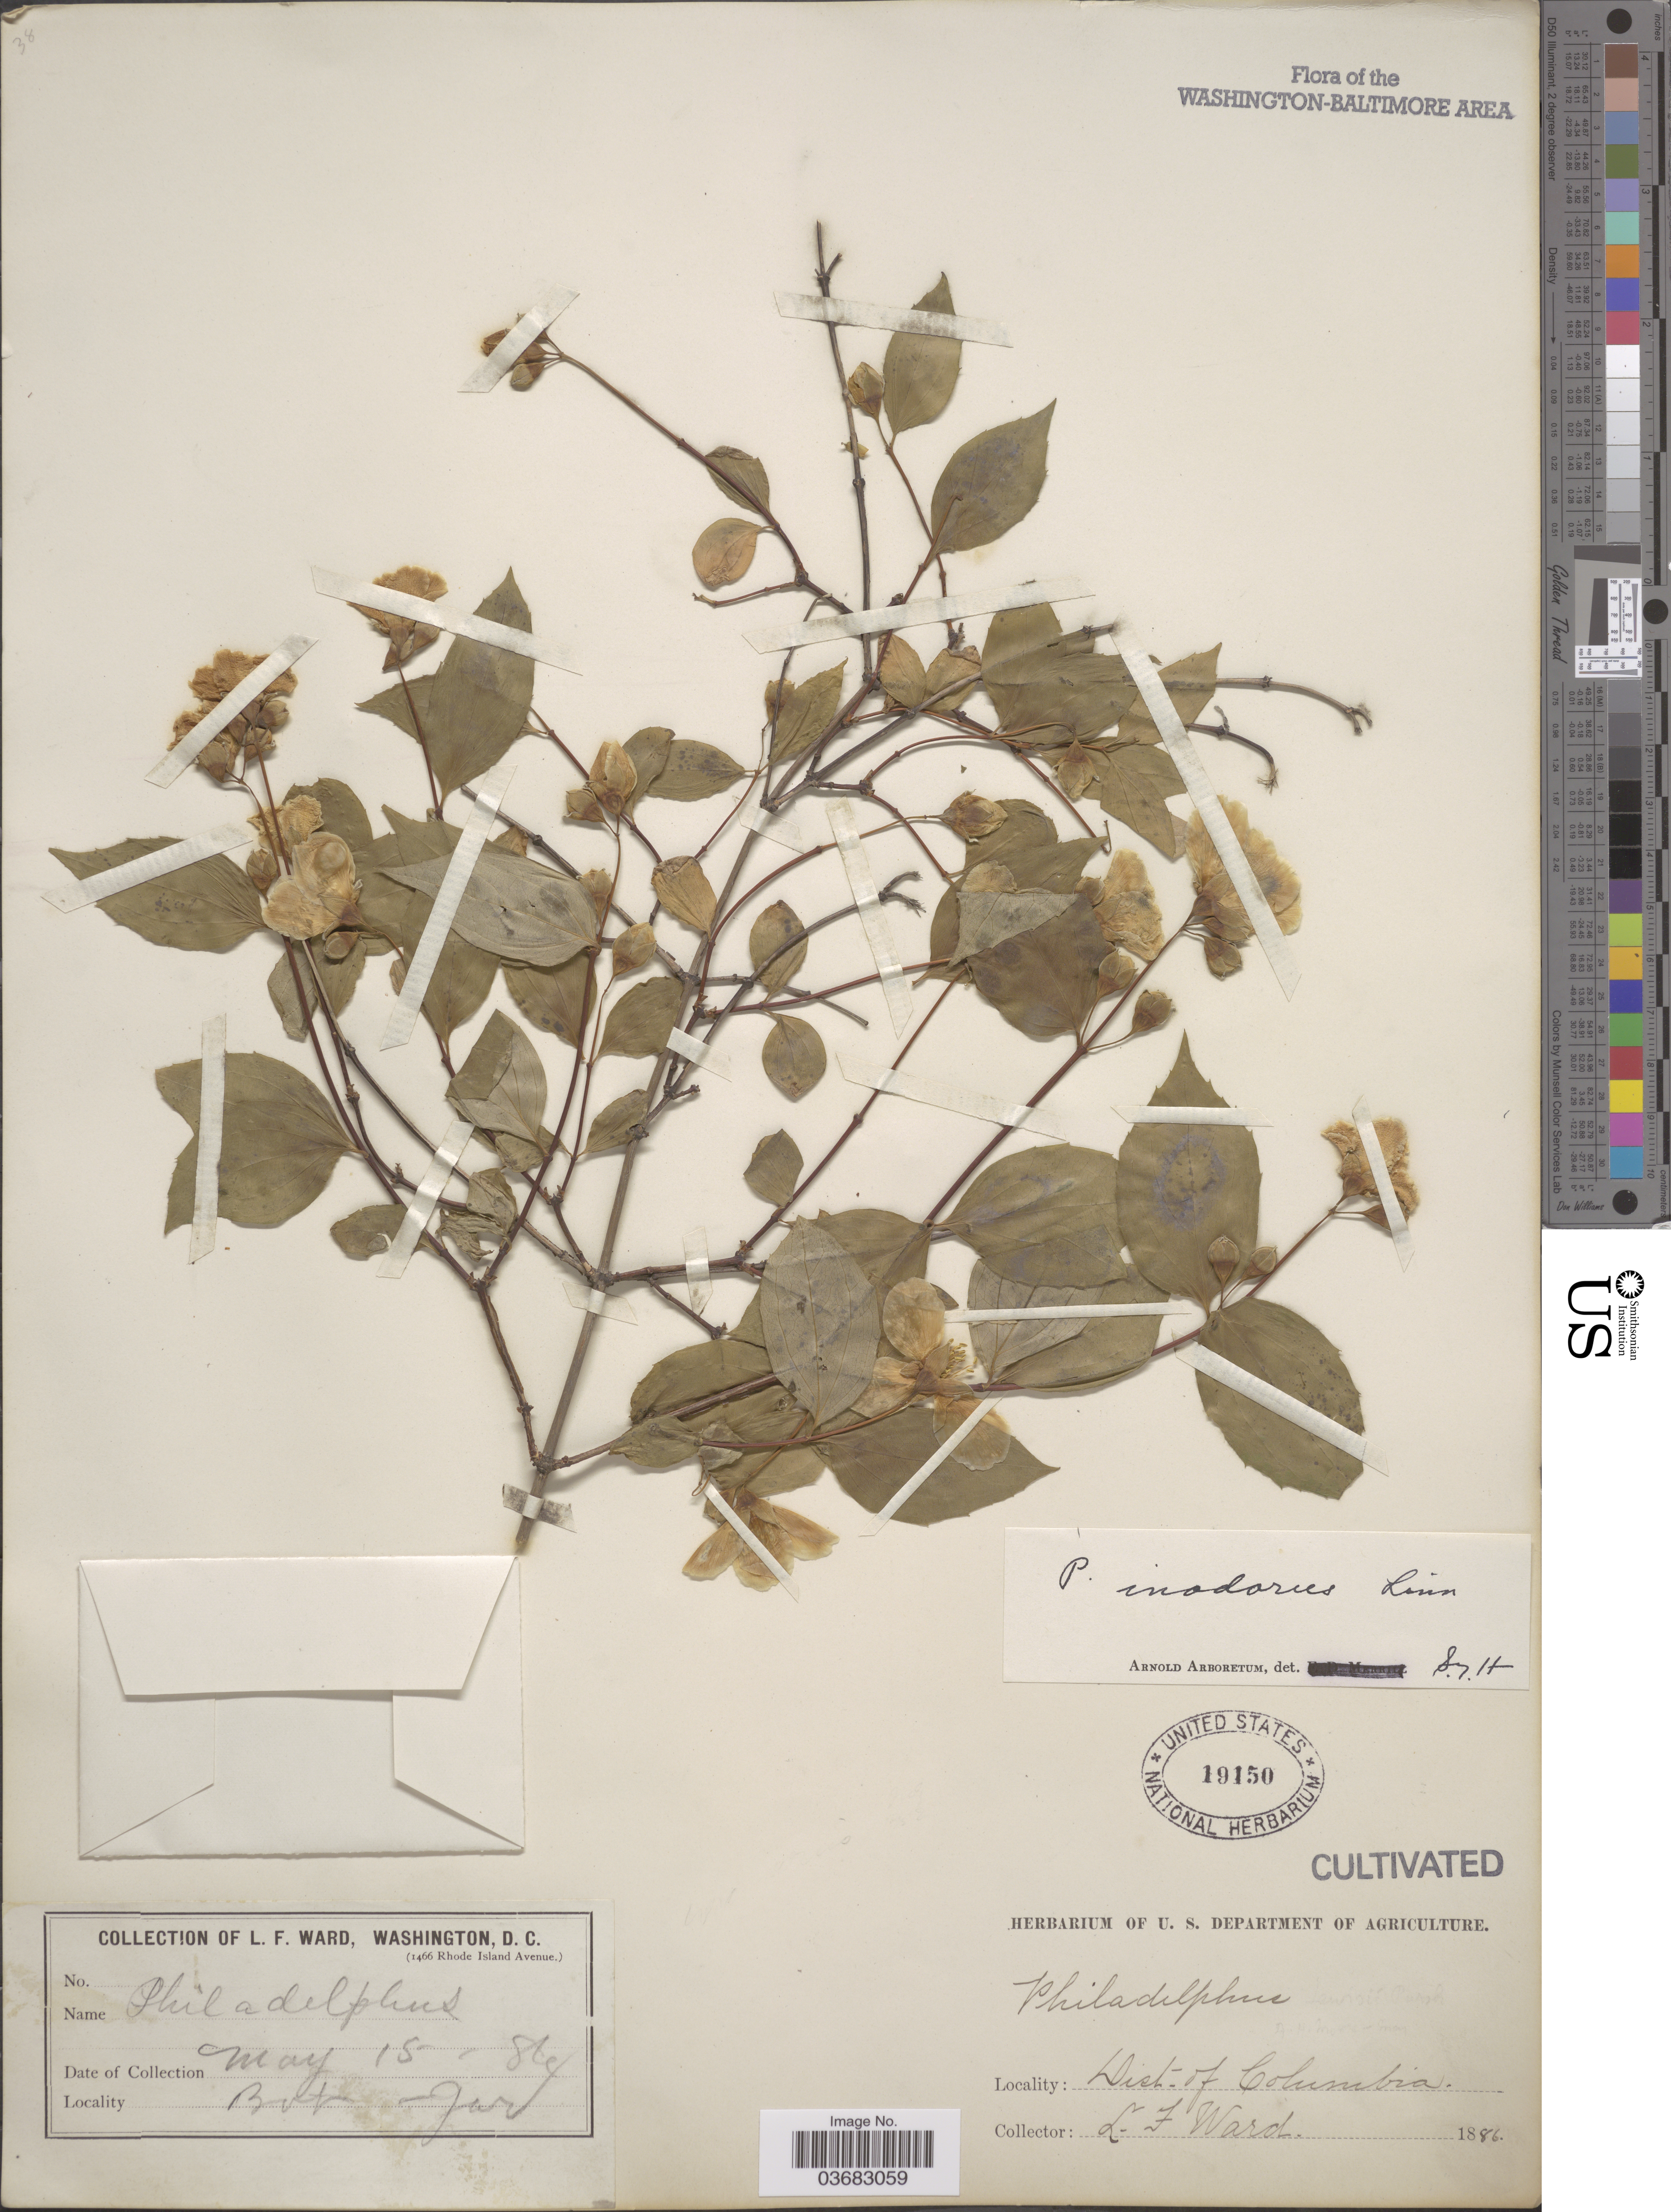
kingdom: Plantae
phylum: Tracheophyta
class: Magnoliopsida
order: Cornales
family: Hydrangeaceae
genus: Philadelphus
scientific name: Philadelphus inodorus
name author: L.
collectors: L. Ward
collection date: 1896-05-15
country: United States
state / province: District of Columbia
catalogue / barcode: US 19150